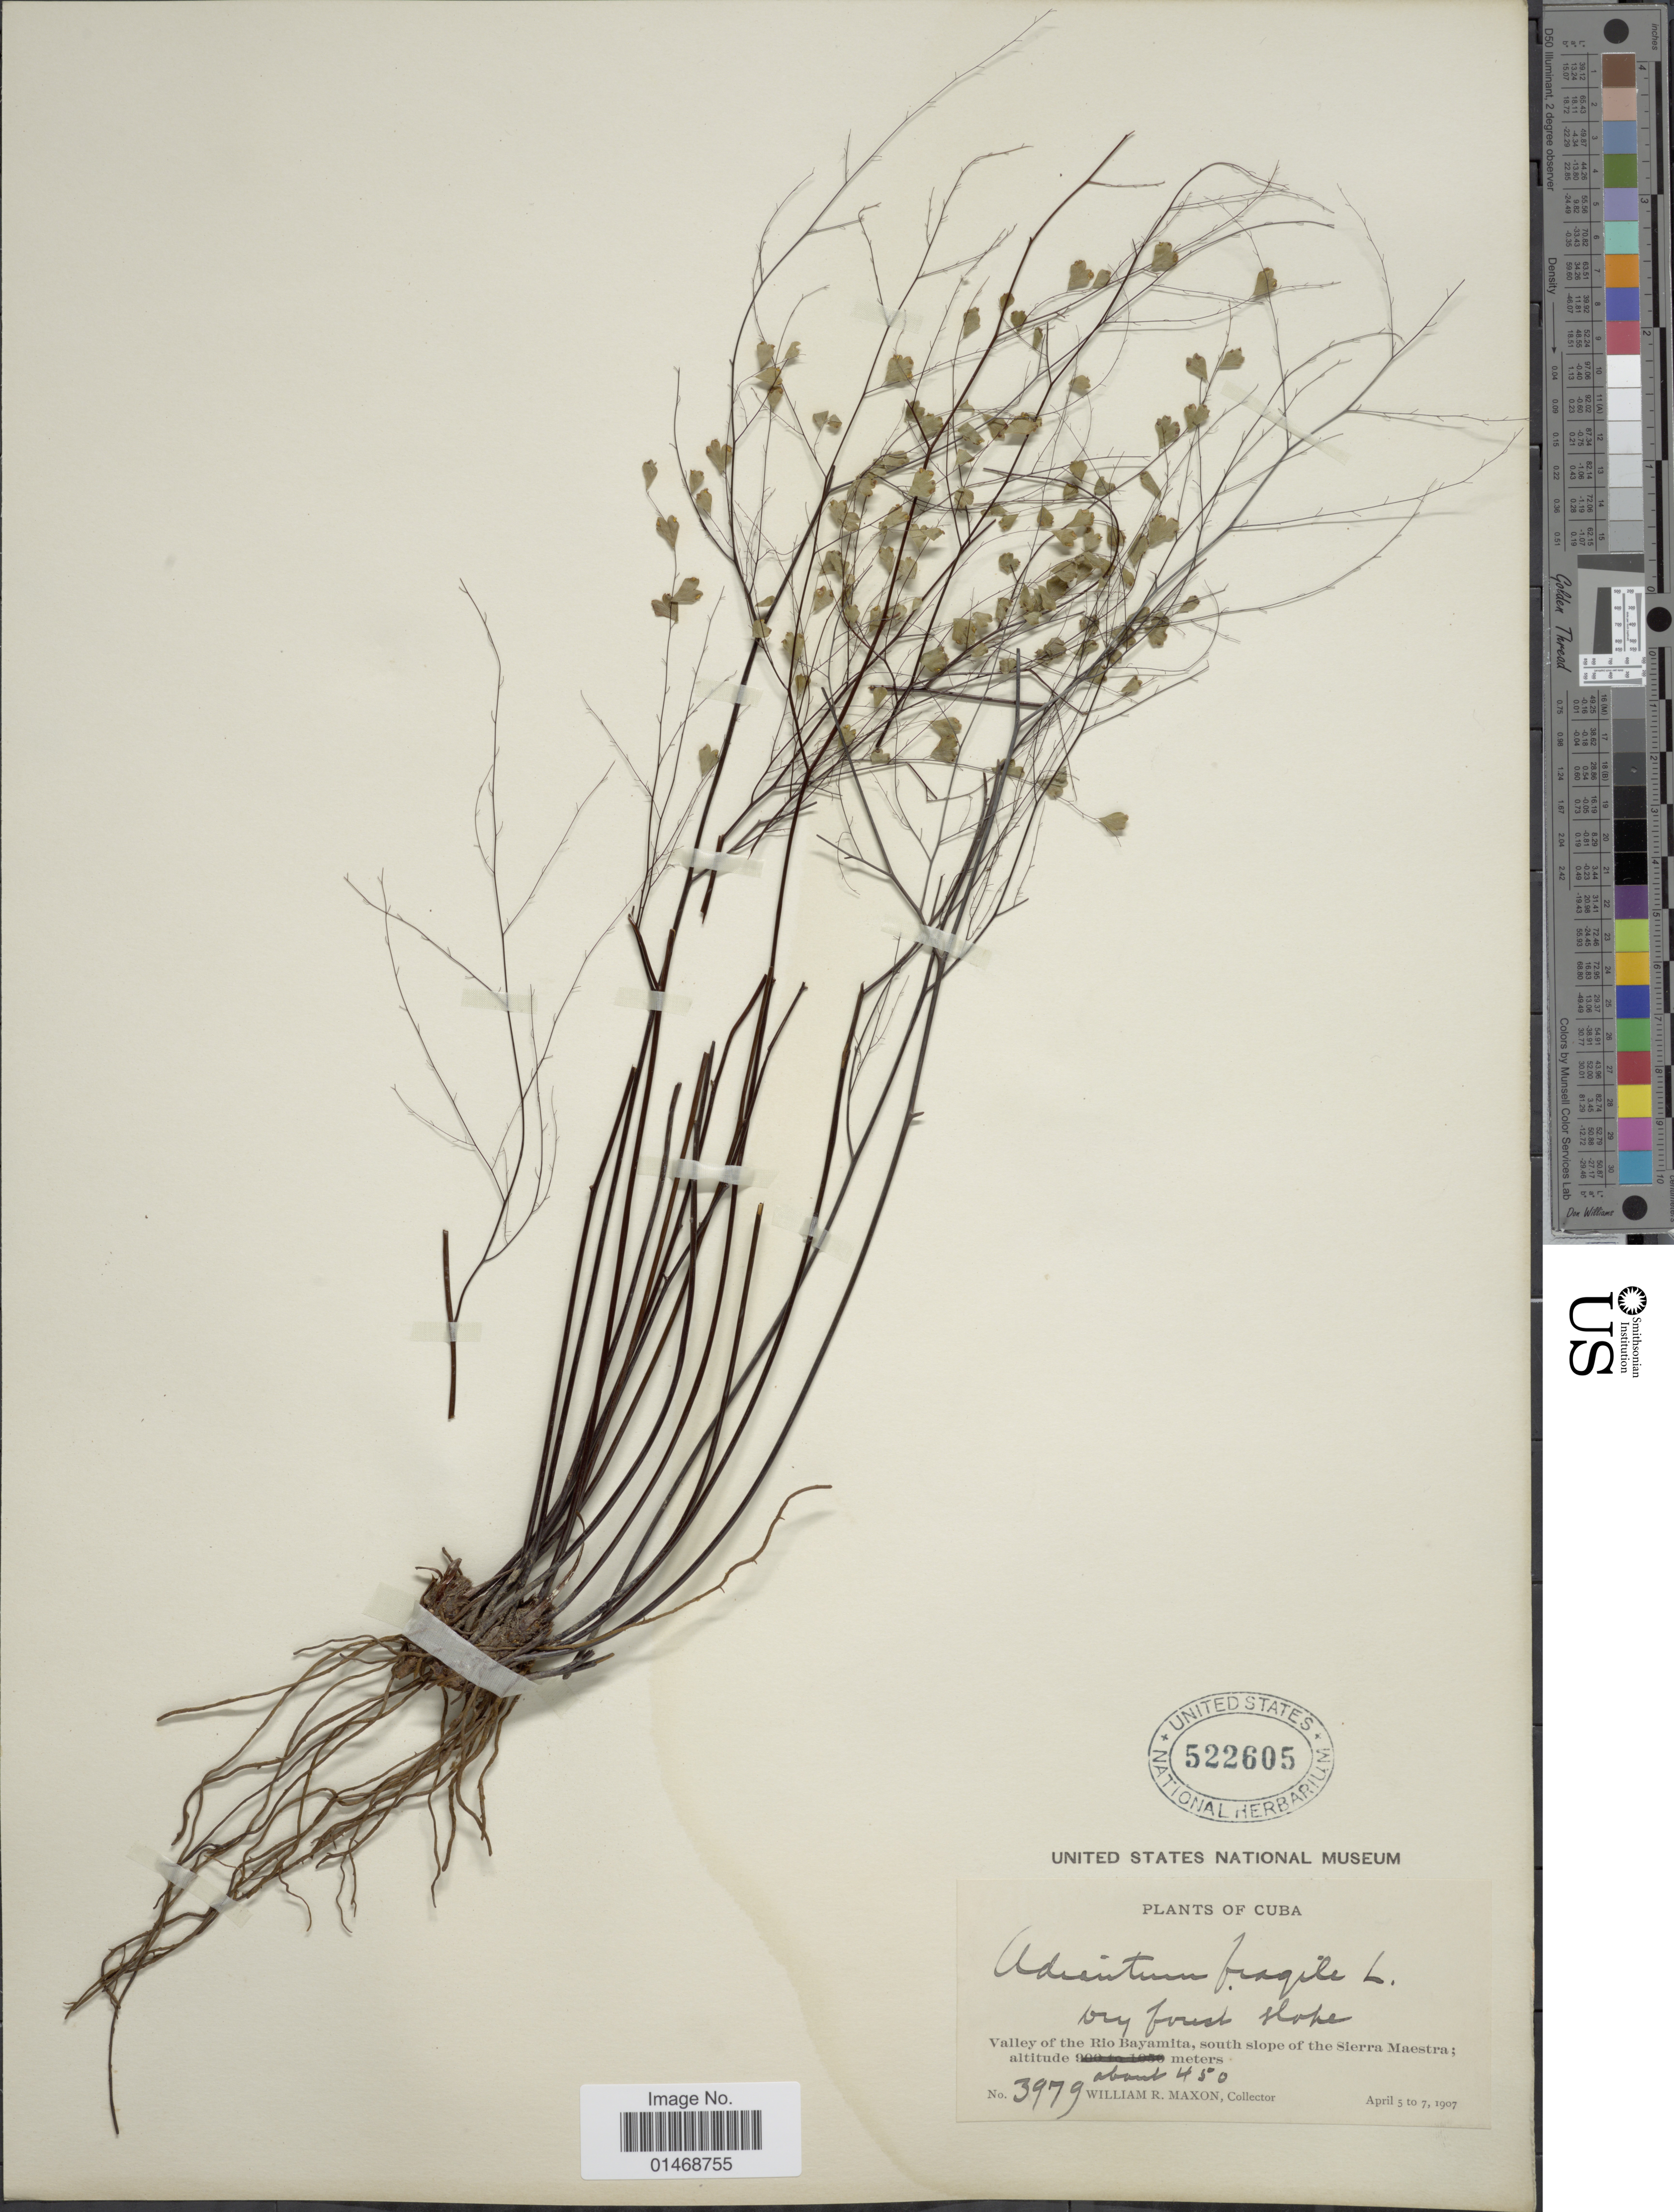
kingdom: Plantae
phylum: Tracheophyta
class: Polypodiopsida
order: Polypodiales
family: Pteridaceae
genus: Adiantum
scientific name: Adiantum fragile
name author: Sw.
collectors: W. R. Maxon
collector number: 3979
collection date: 1907-04-05/1907-04-07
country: Cuba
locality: Valley of the Rio Bayamita, south slope of the Sierra Maestra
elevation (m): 450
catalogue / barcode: US 522605